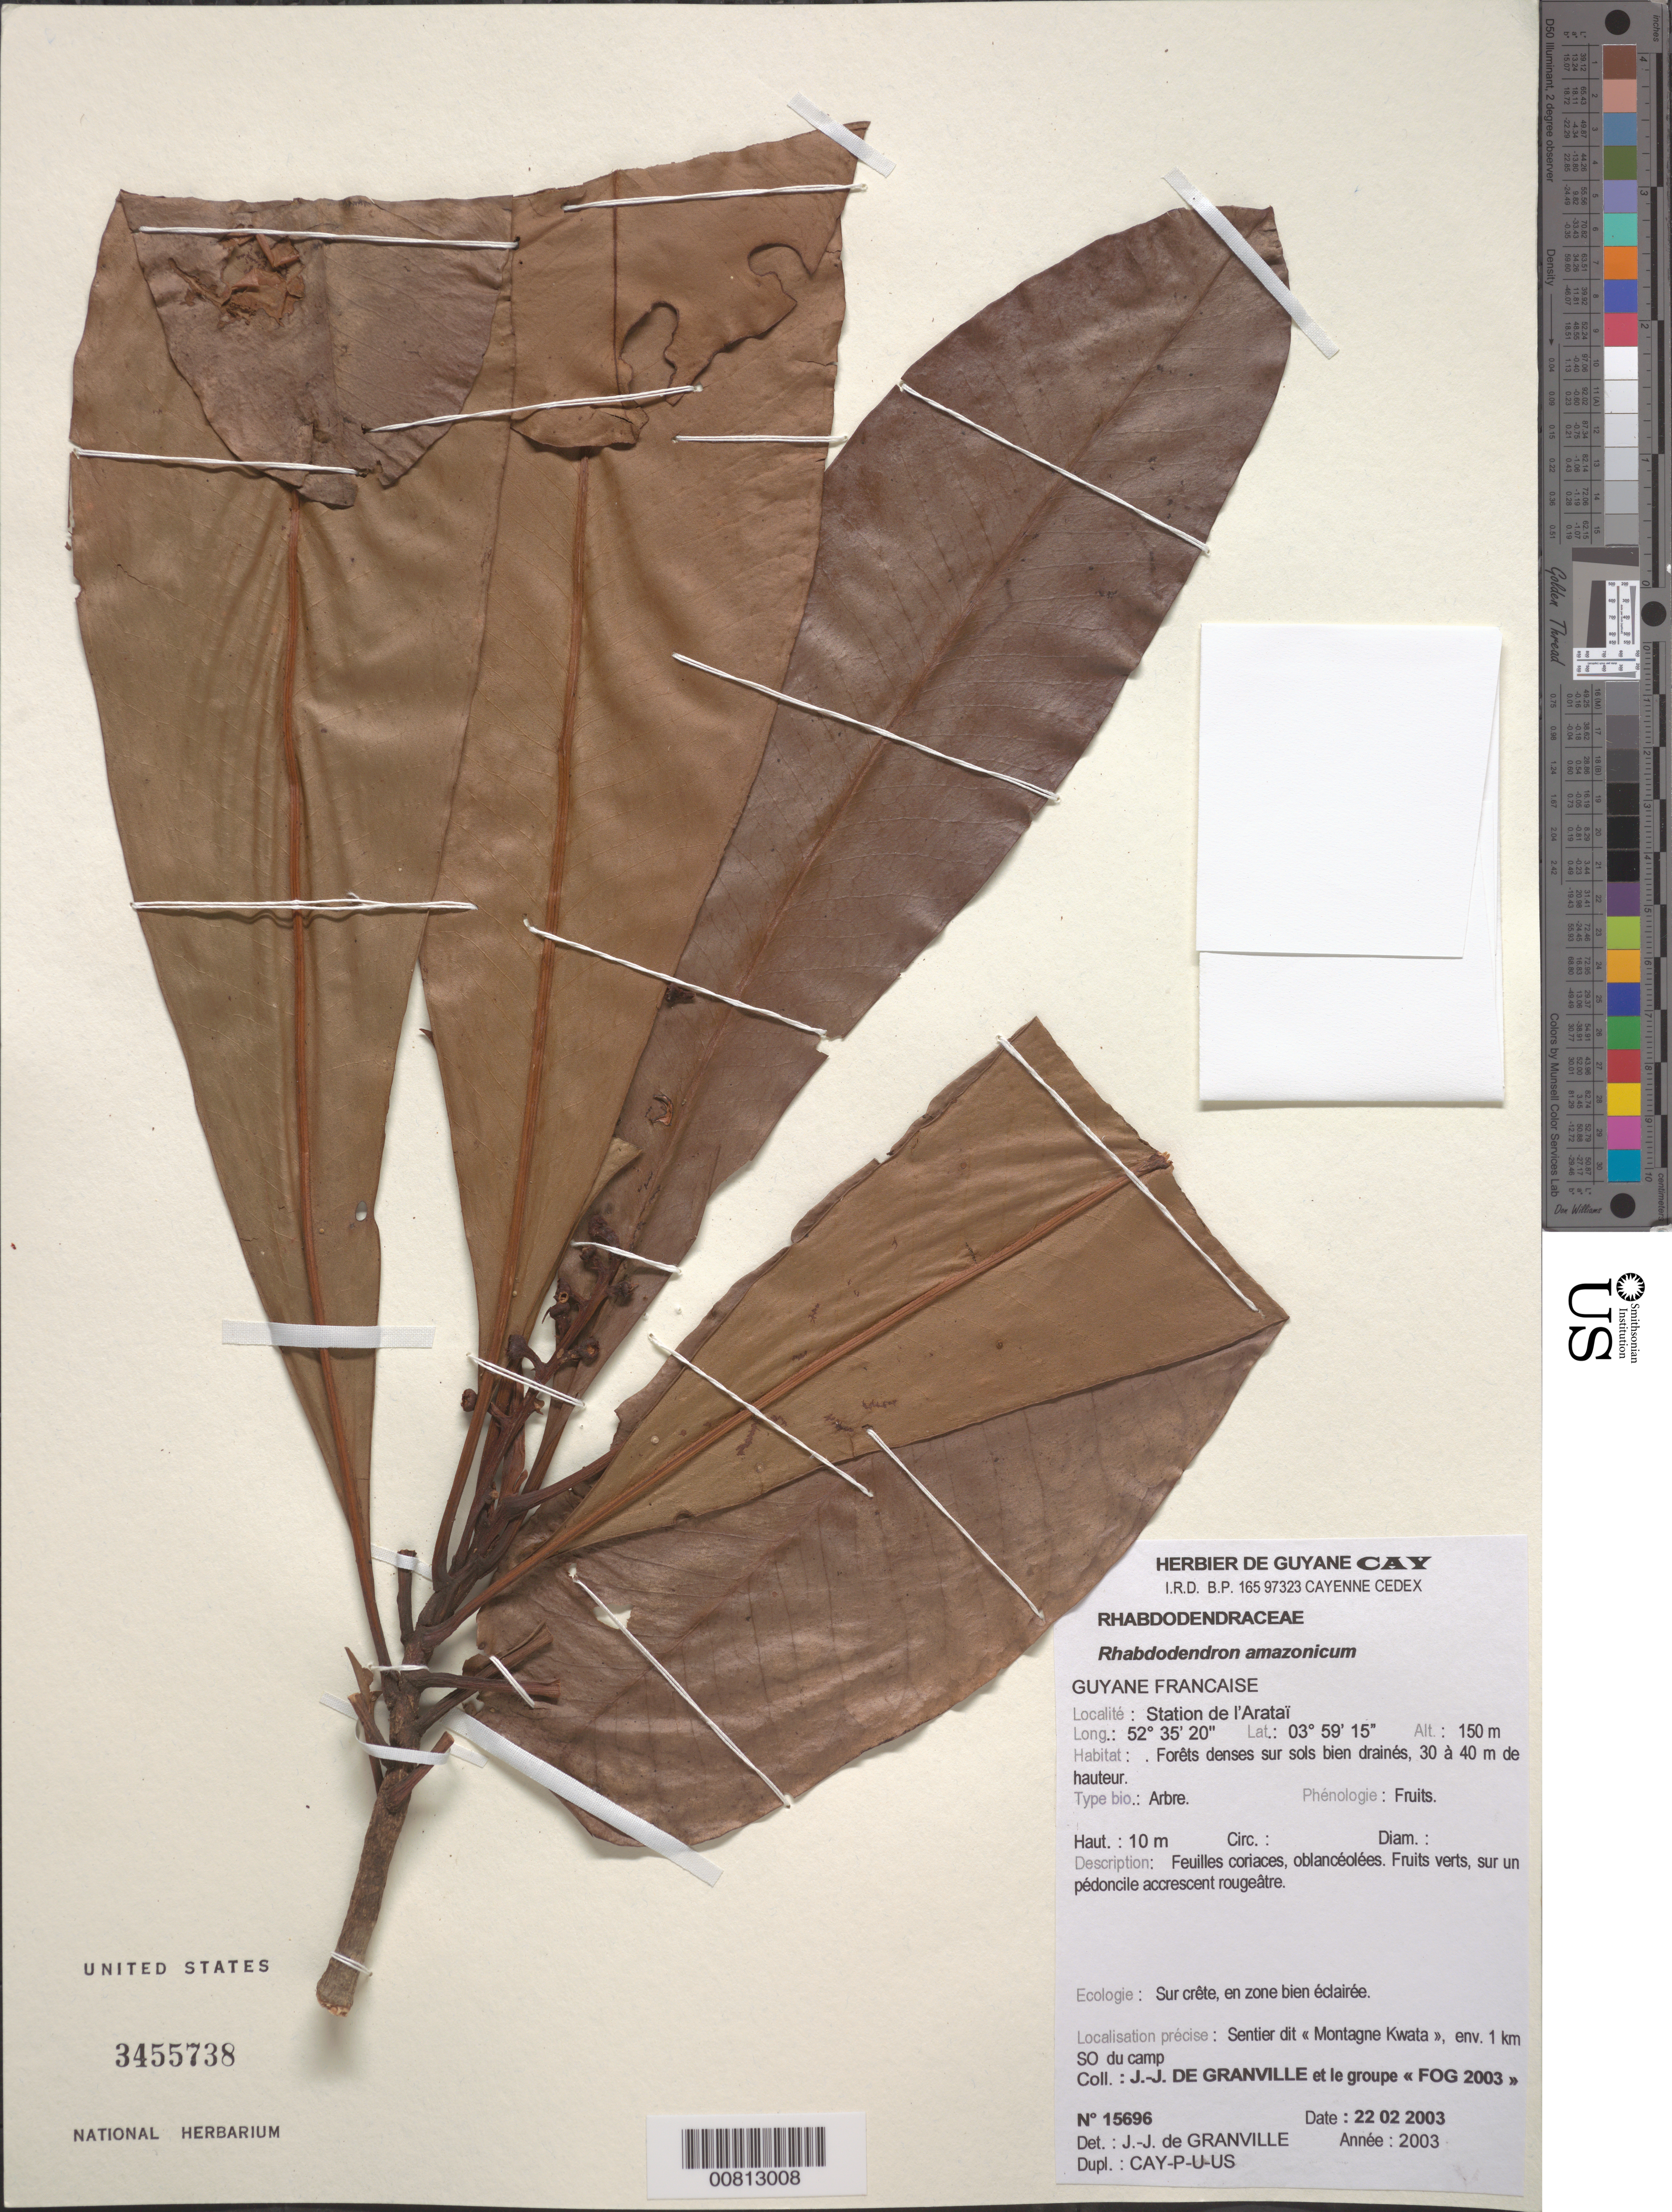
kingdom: Plantae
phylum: Tracheophyta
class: Magnoliopsida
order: Caryophyllales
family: Rhabdodendraceae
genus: Rhabdodendron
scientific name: Rhabdodendron amazonicum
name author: (Spruce ex Benth.) Huber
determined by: Granville, J. J. de, (CAY), Institut de Recherche pour le Developpement (IRD) (FRENCH GUIANA)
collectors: J.-J. de Granville et al.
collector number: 15696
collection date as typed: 22-Feb-03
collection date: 2003-02-22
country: French Guiana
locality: Station de l'Aratai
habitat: Forêts dense sur sols bien draines, 30-40 m de haut.; sur crete, en zone bien eclairee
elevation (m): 150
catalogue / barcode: US 3455738